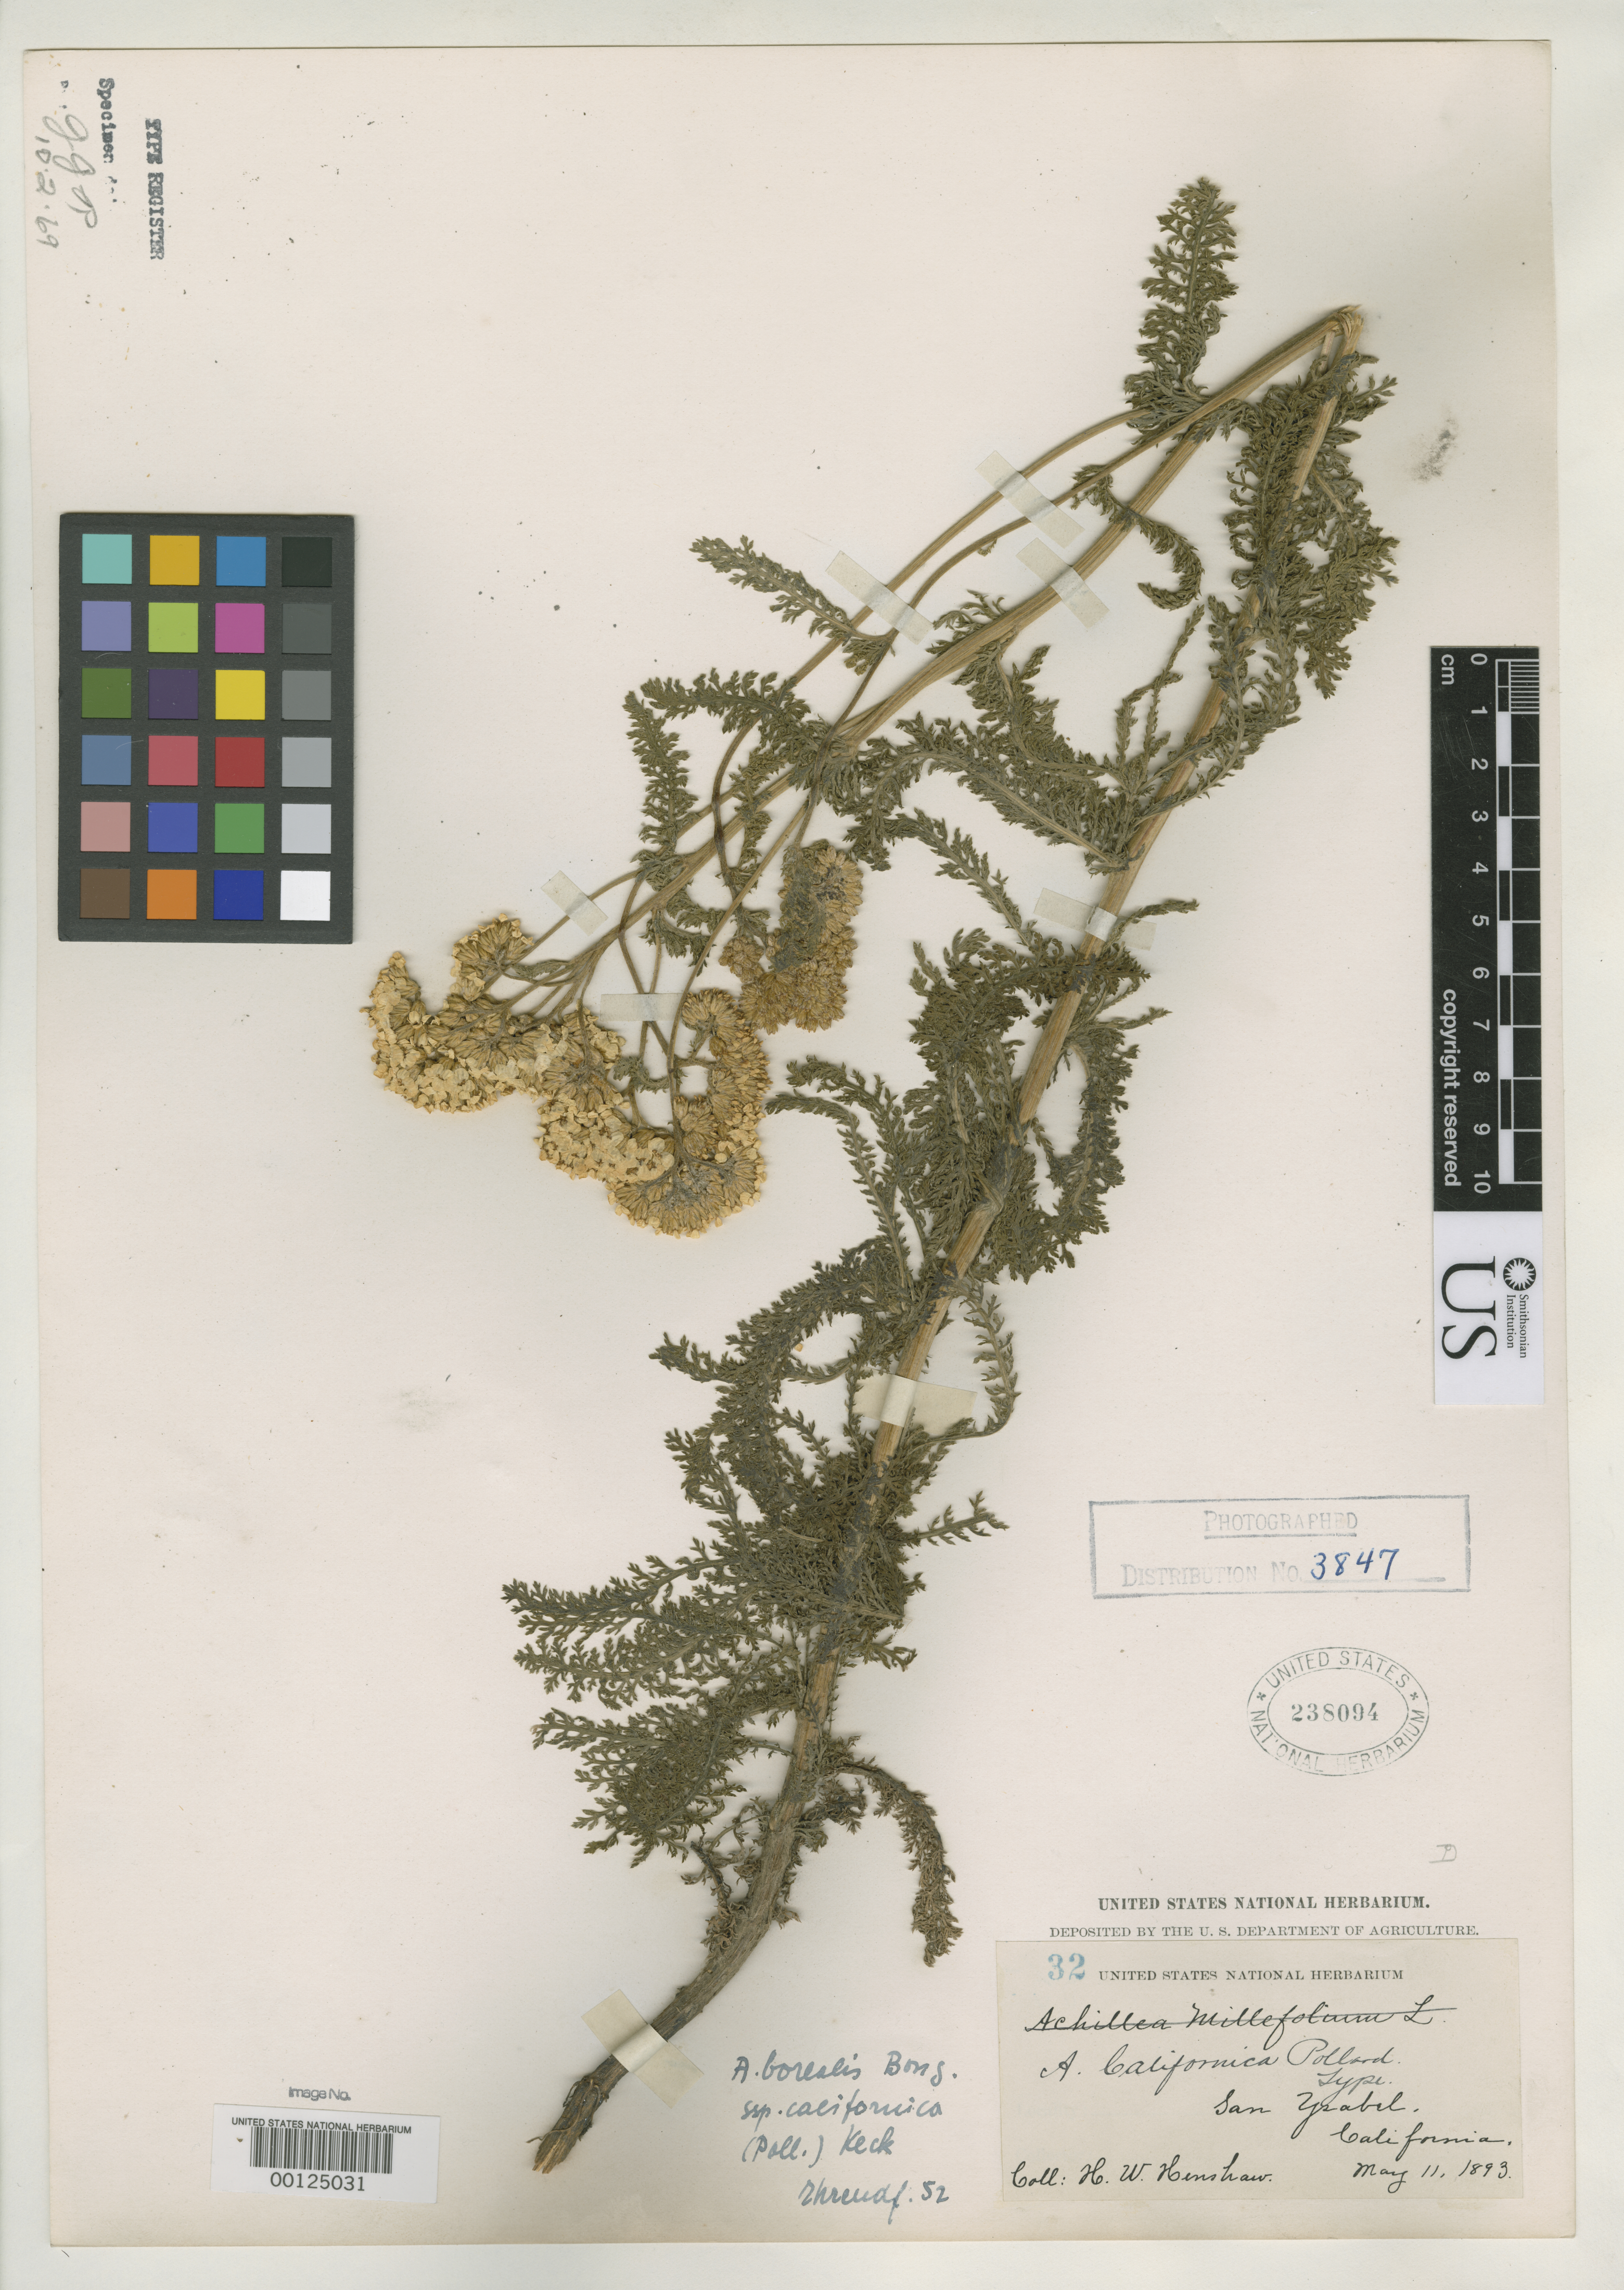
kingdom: Plantae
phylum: Tracheophyta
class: Magnoliopsida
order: Asterales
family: Asteraceae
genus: Achillea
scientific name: Achillea californica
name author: Pollard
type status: Type Collection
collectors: H. Henshaw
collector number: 32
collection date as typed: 11 May 1893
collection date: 1893-05-11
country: United States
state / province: California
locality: San Ysabel.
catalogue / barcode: US 238094